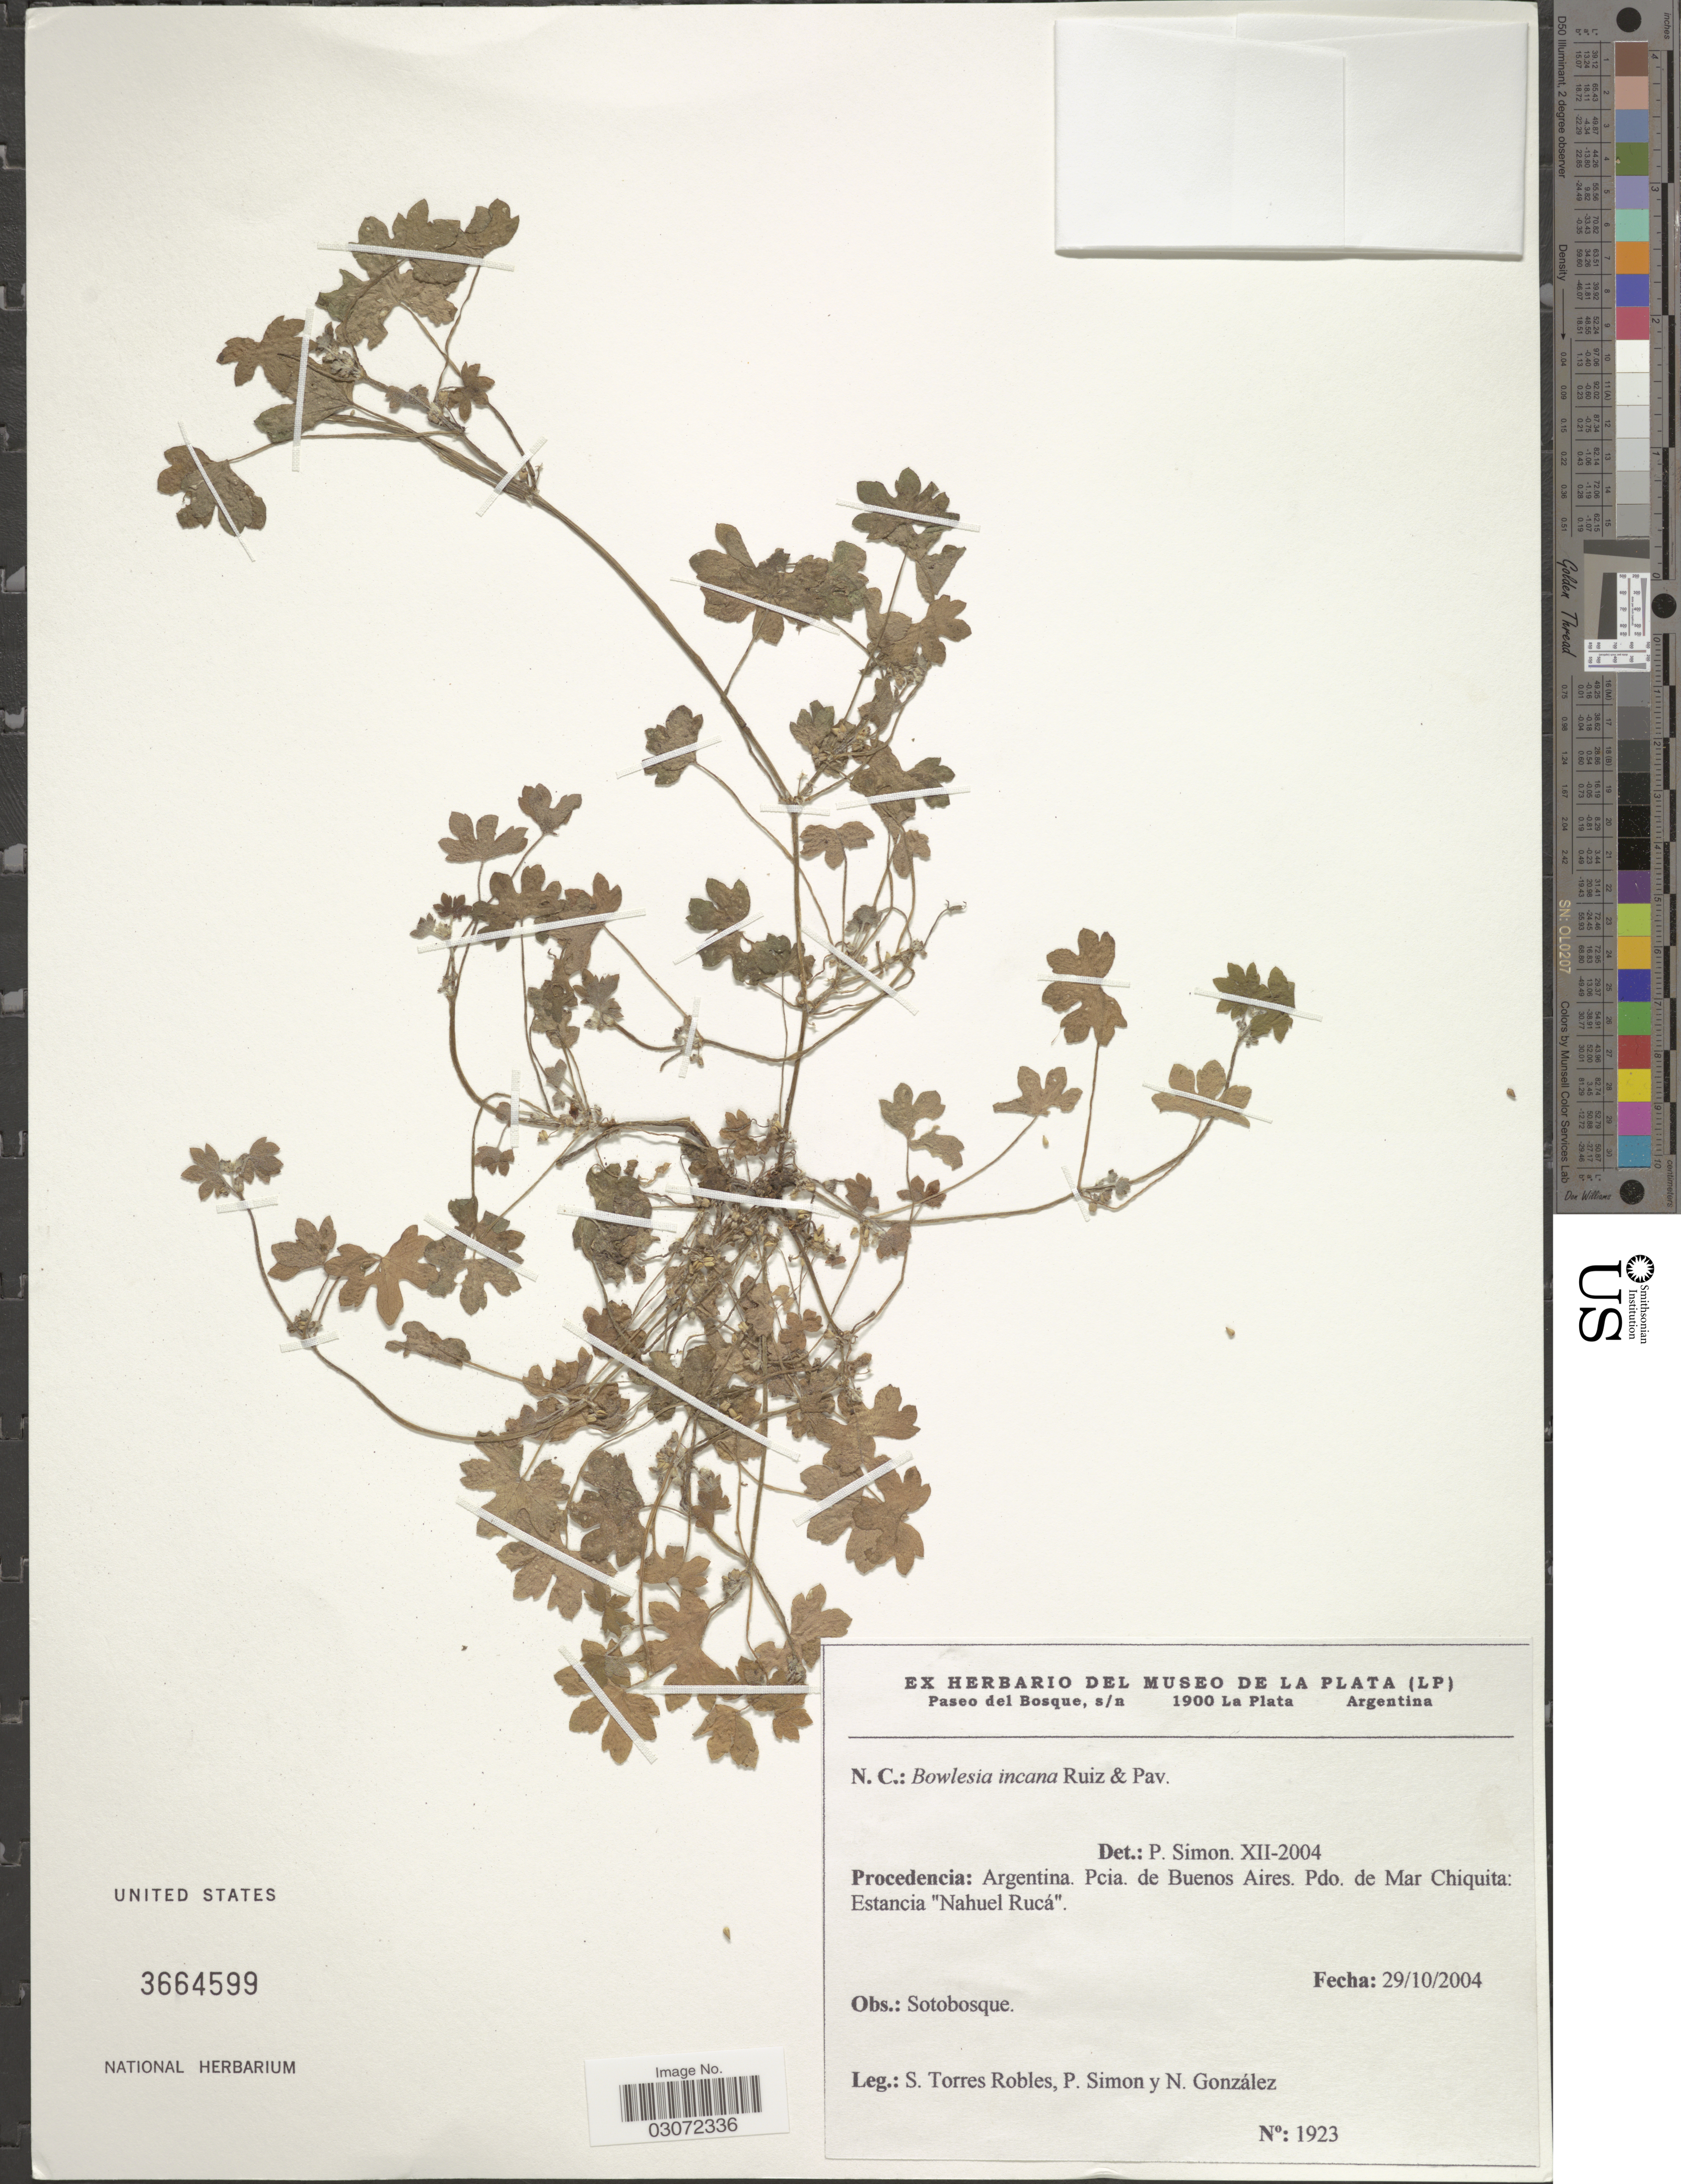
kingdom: Plantae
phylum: Tracheophyta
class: Magnoliopsida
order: Apiales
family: Apiaceae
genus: Bowlesia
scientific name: Bowlesia incana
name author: Ruiz & Pav.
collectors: S. Torres Robles, P. Simon & N. Gonzalez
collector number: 1923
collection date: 2004-10-29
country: Argentina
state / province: Buenos Aires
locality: Pcia. de Buenos Aires. Pdo. de Mar Chiquita: Estancia "Nahuel Rucá".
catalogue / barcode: US 3664599